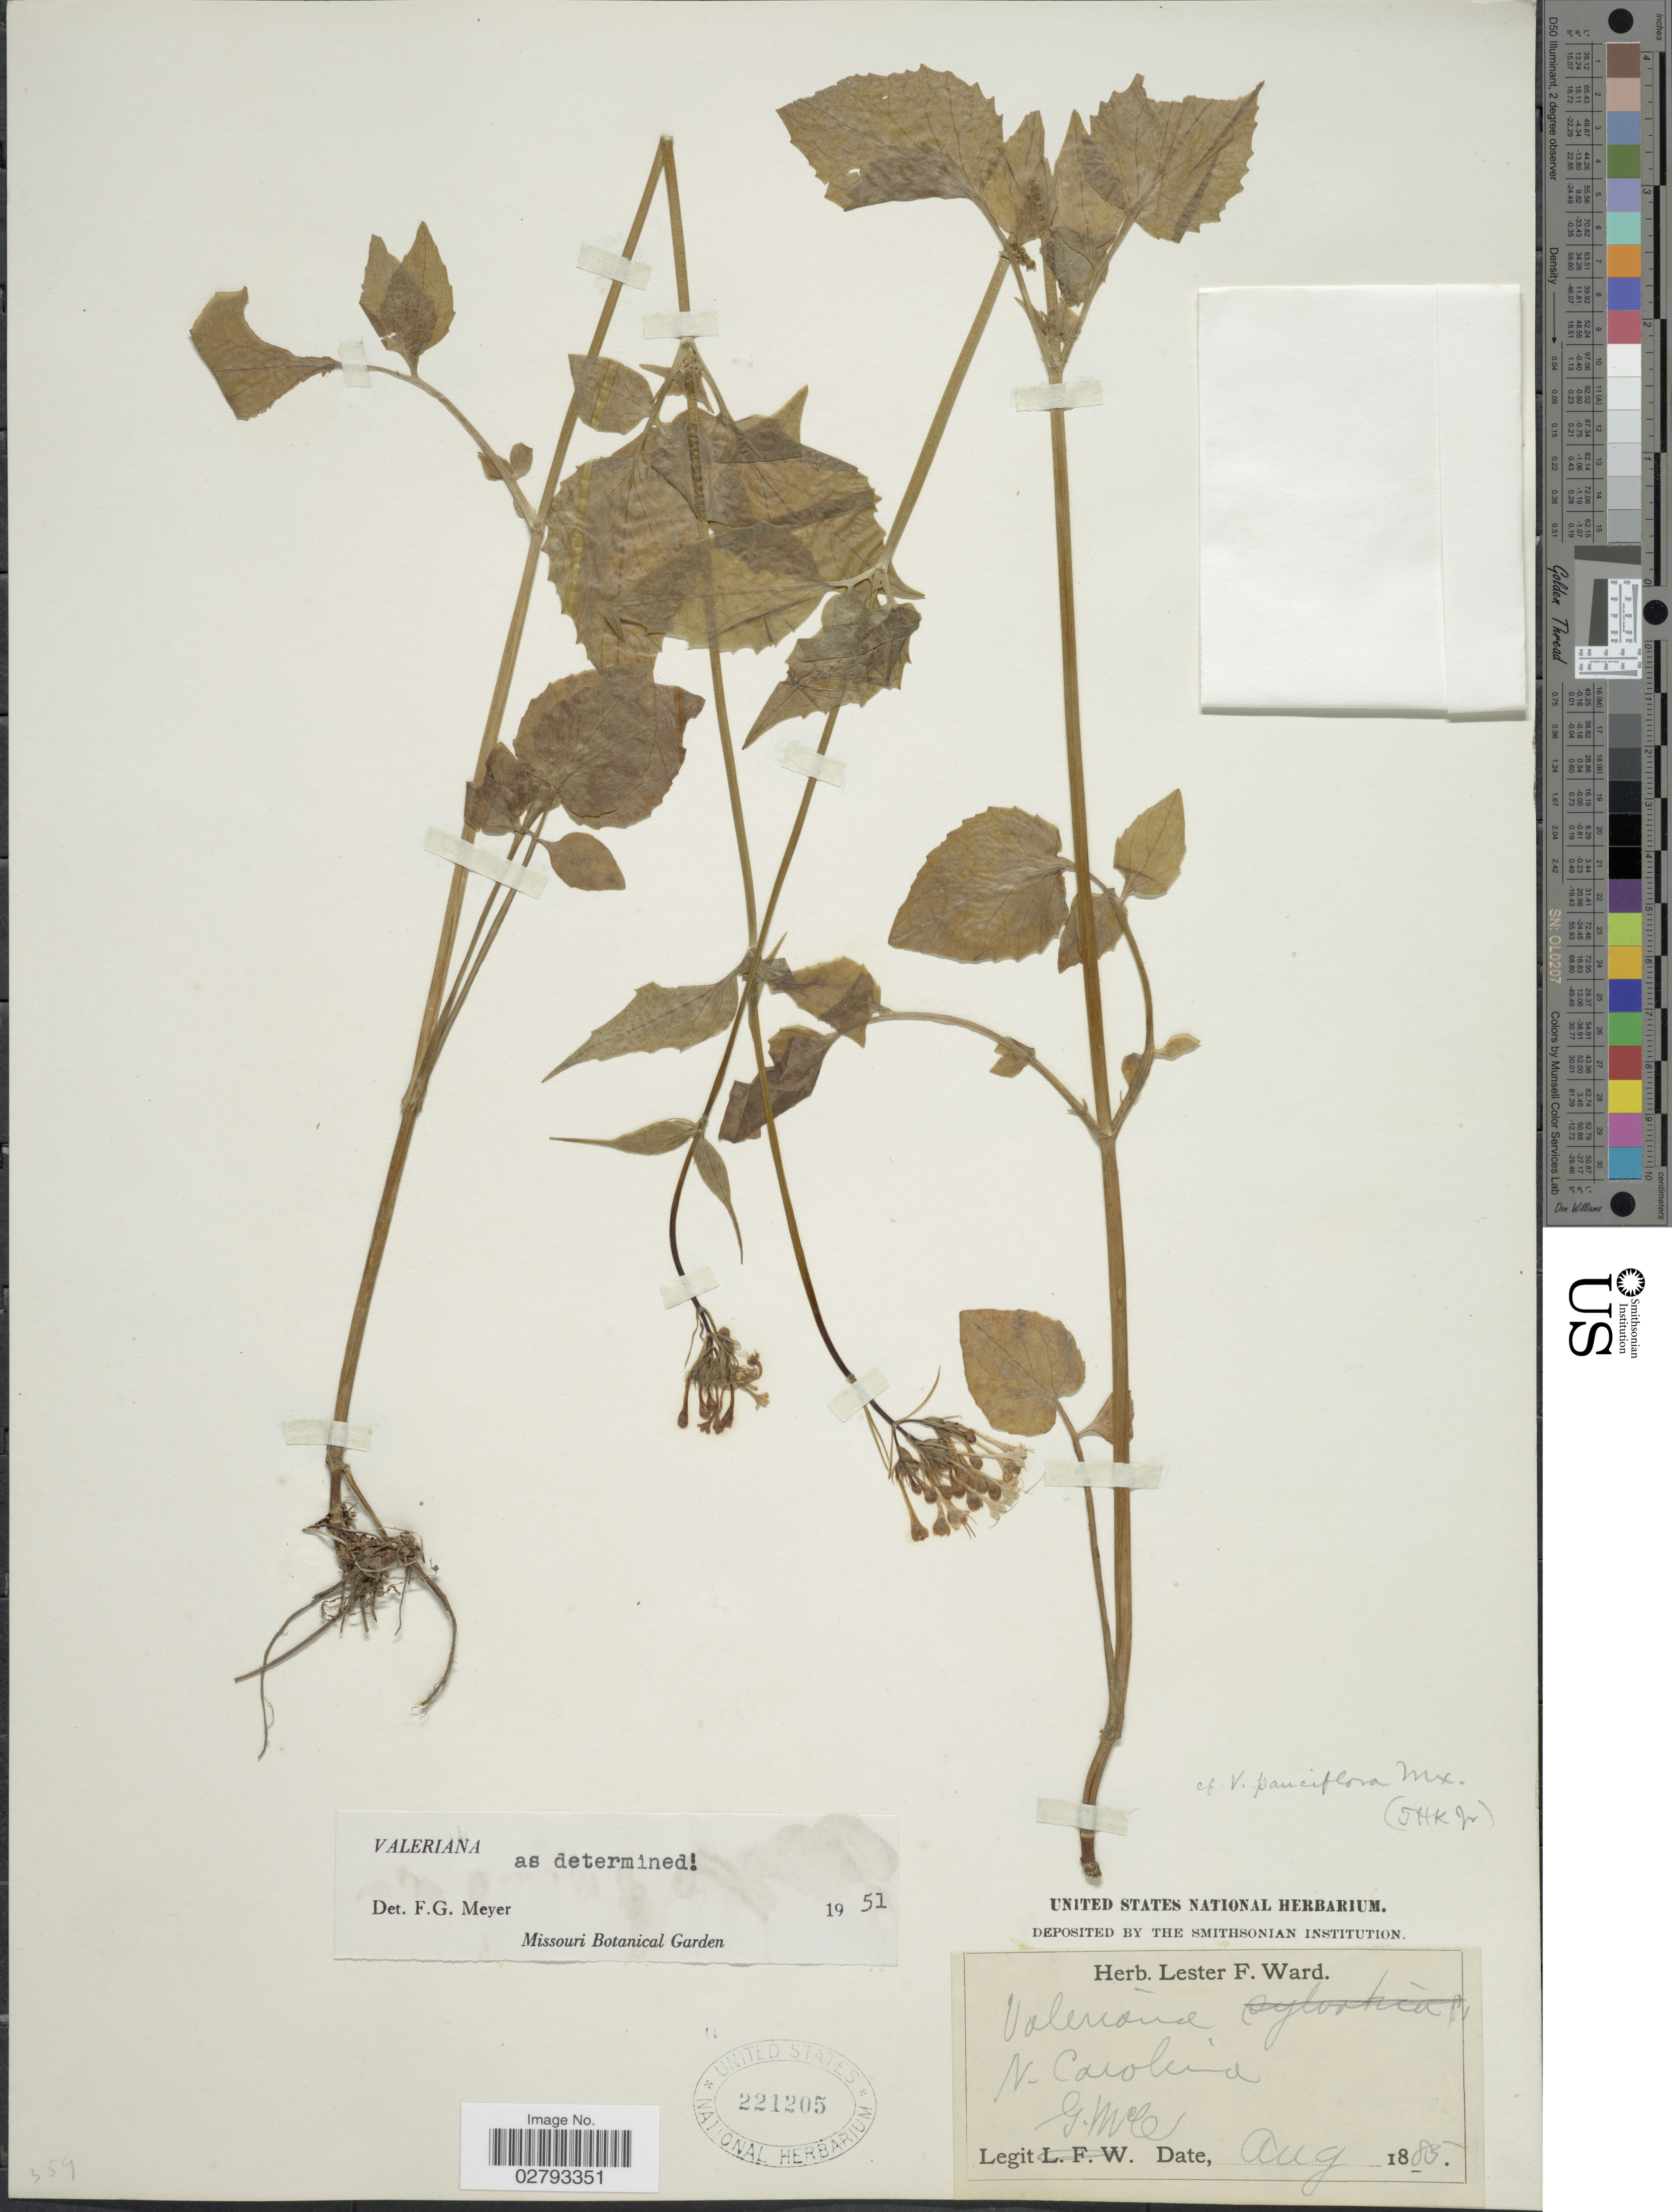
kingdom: Plantae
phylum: Tracheophyta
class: Magnoliopsida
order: Dipsacales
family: Caprifoliaceae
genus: Valeriana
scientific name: Valeriana pauciflora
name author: Michx.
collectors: G. McCarthy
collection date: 1885-08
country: United States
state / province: North Carolina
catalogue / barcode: US 221205